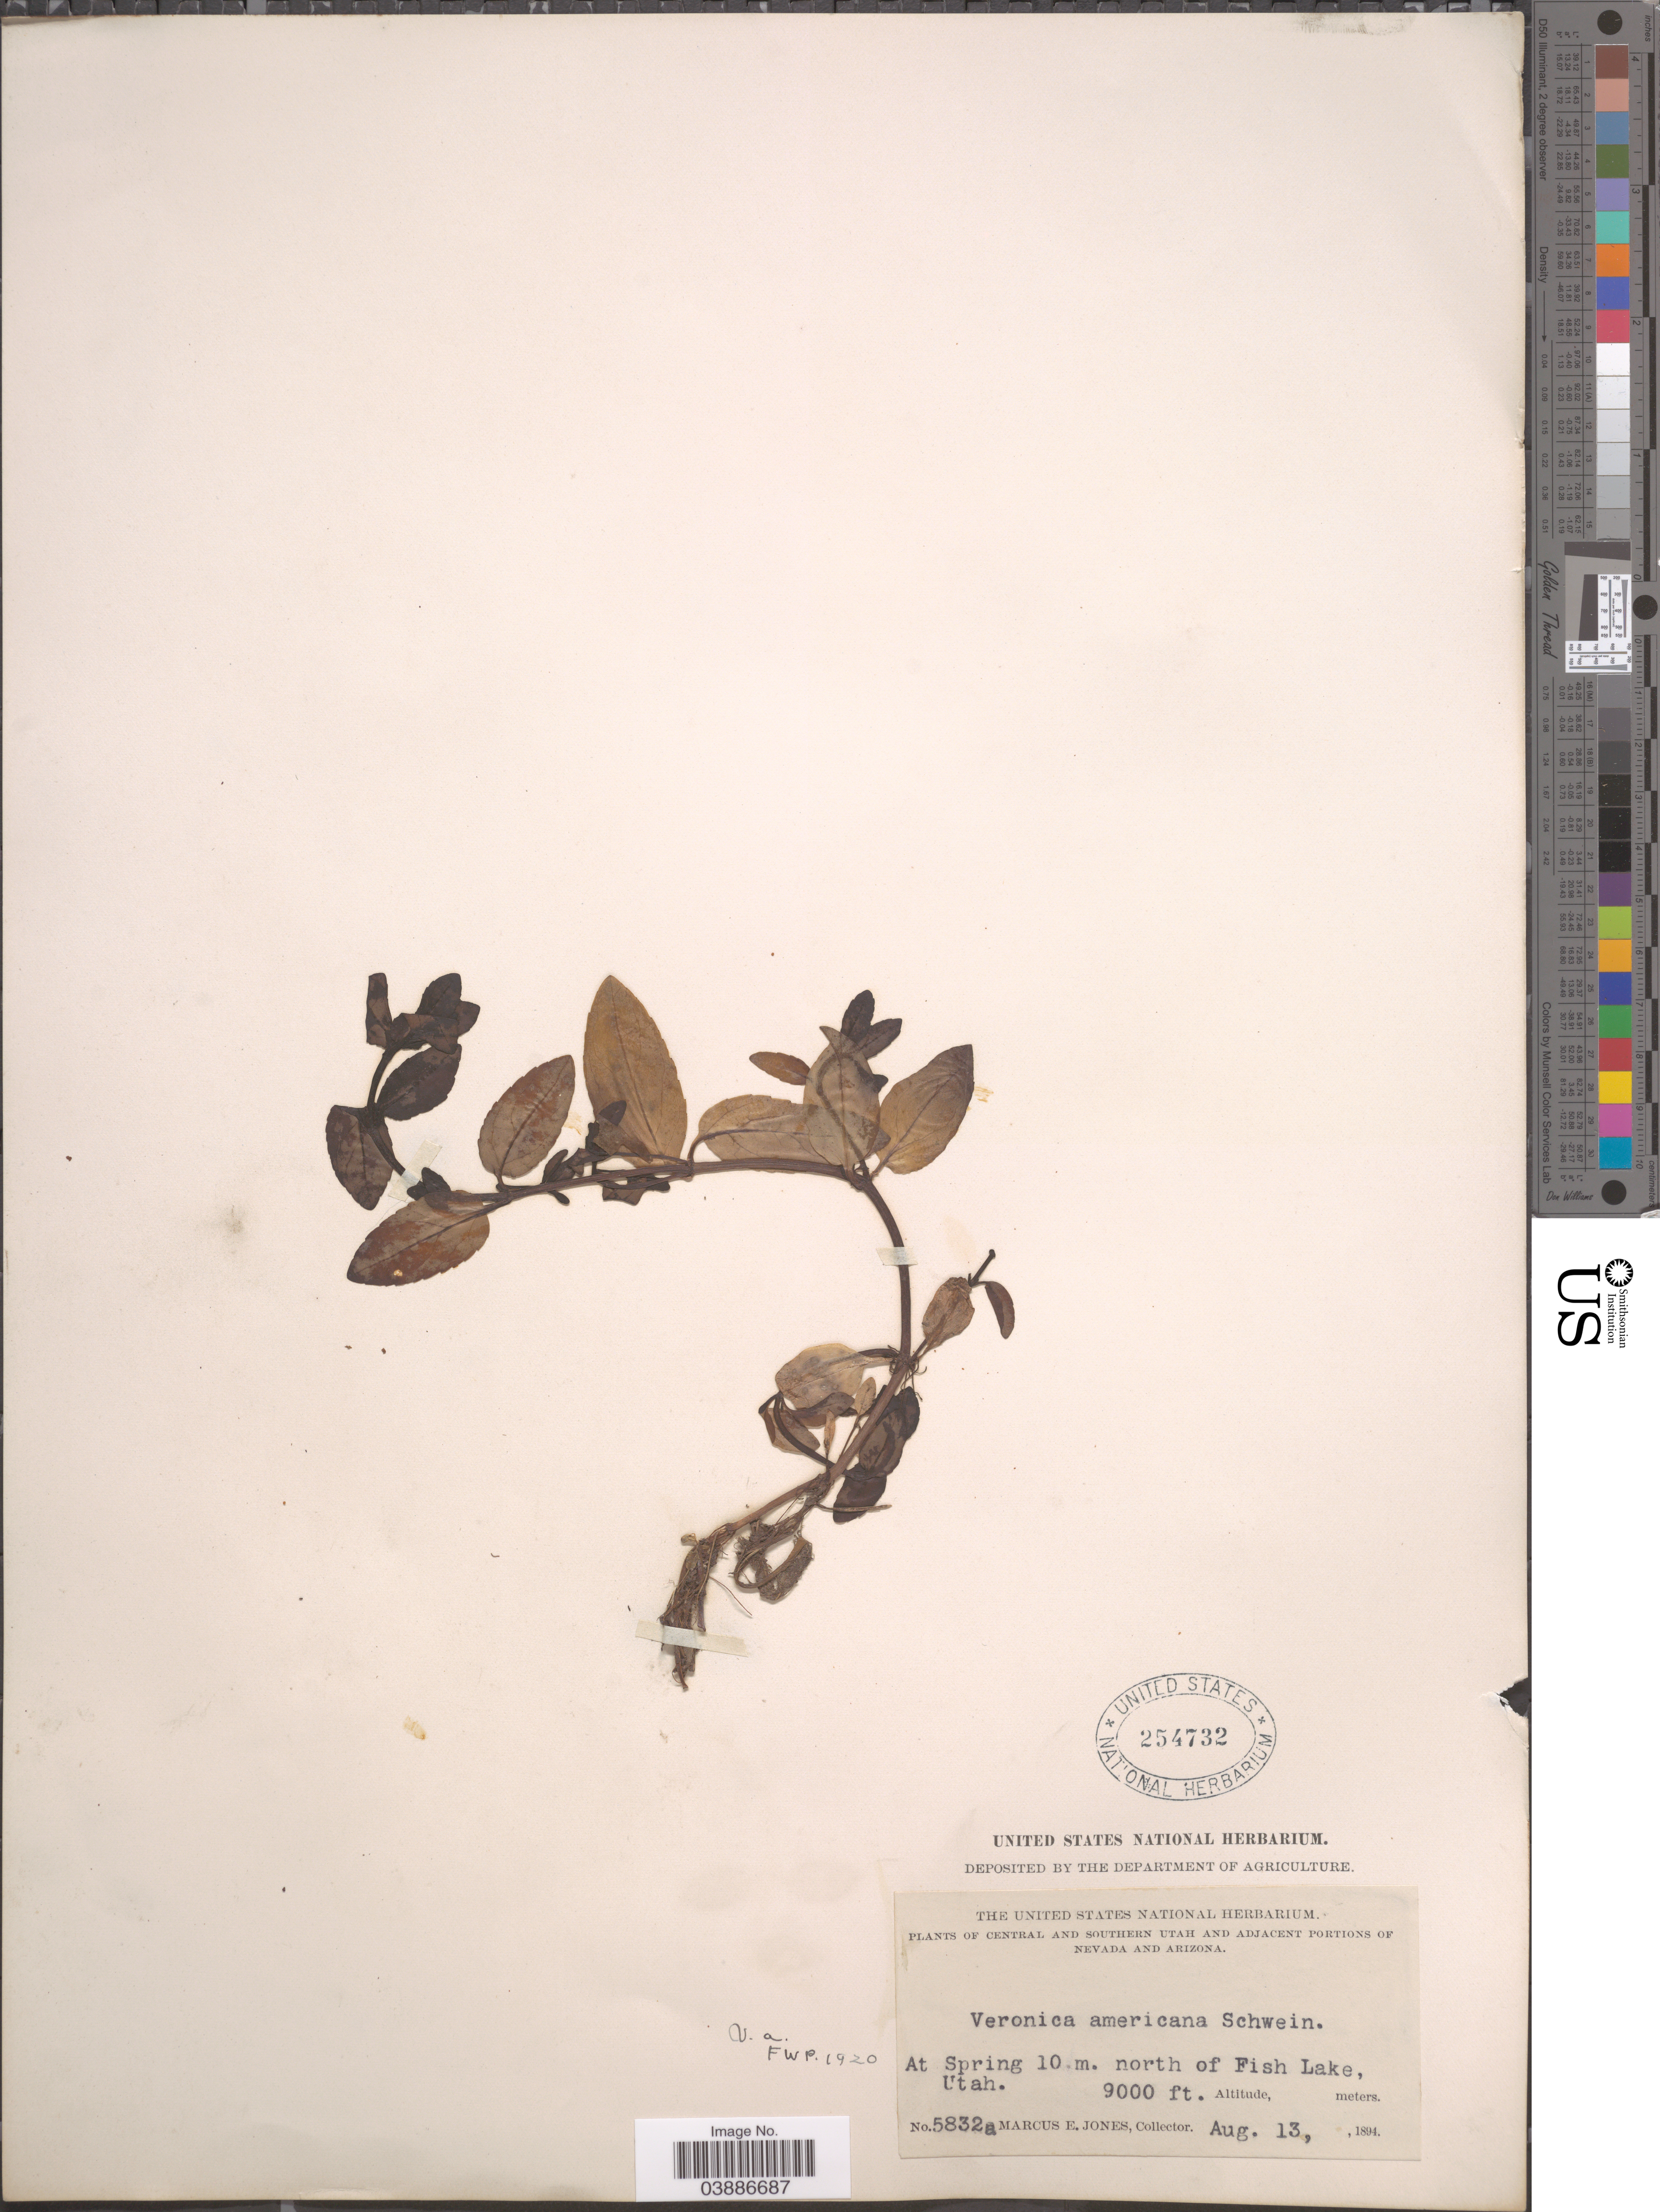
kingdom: Plantae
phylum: Tracheophyta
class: Magnoliopsida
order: Lamiales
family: Plantaginaceae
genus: Veronica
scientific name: Veronica americana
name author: Schwein. ex Benth.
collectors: M. E. Jones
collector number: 5832a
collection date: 1894-08-13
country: United States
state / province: Utah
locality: Central and Southern Utah. At Spring 10 m. north of Fish Lake.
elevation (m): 2743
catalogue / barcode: US 254732